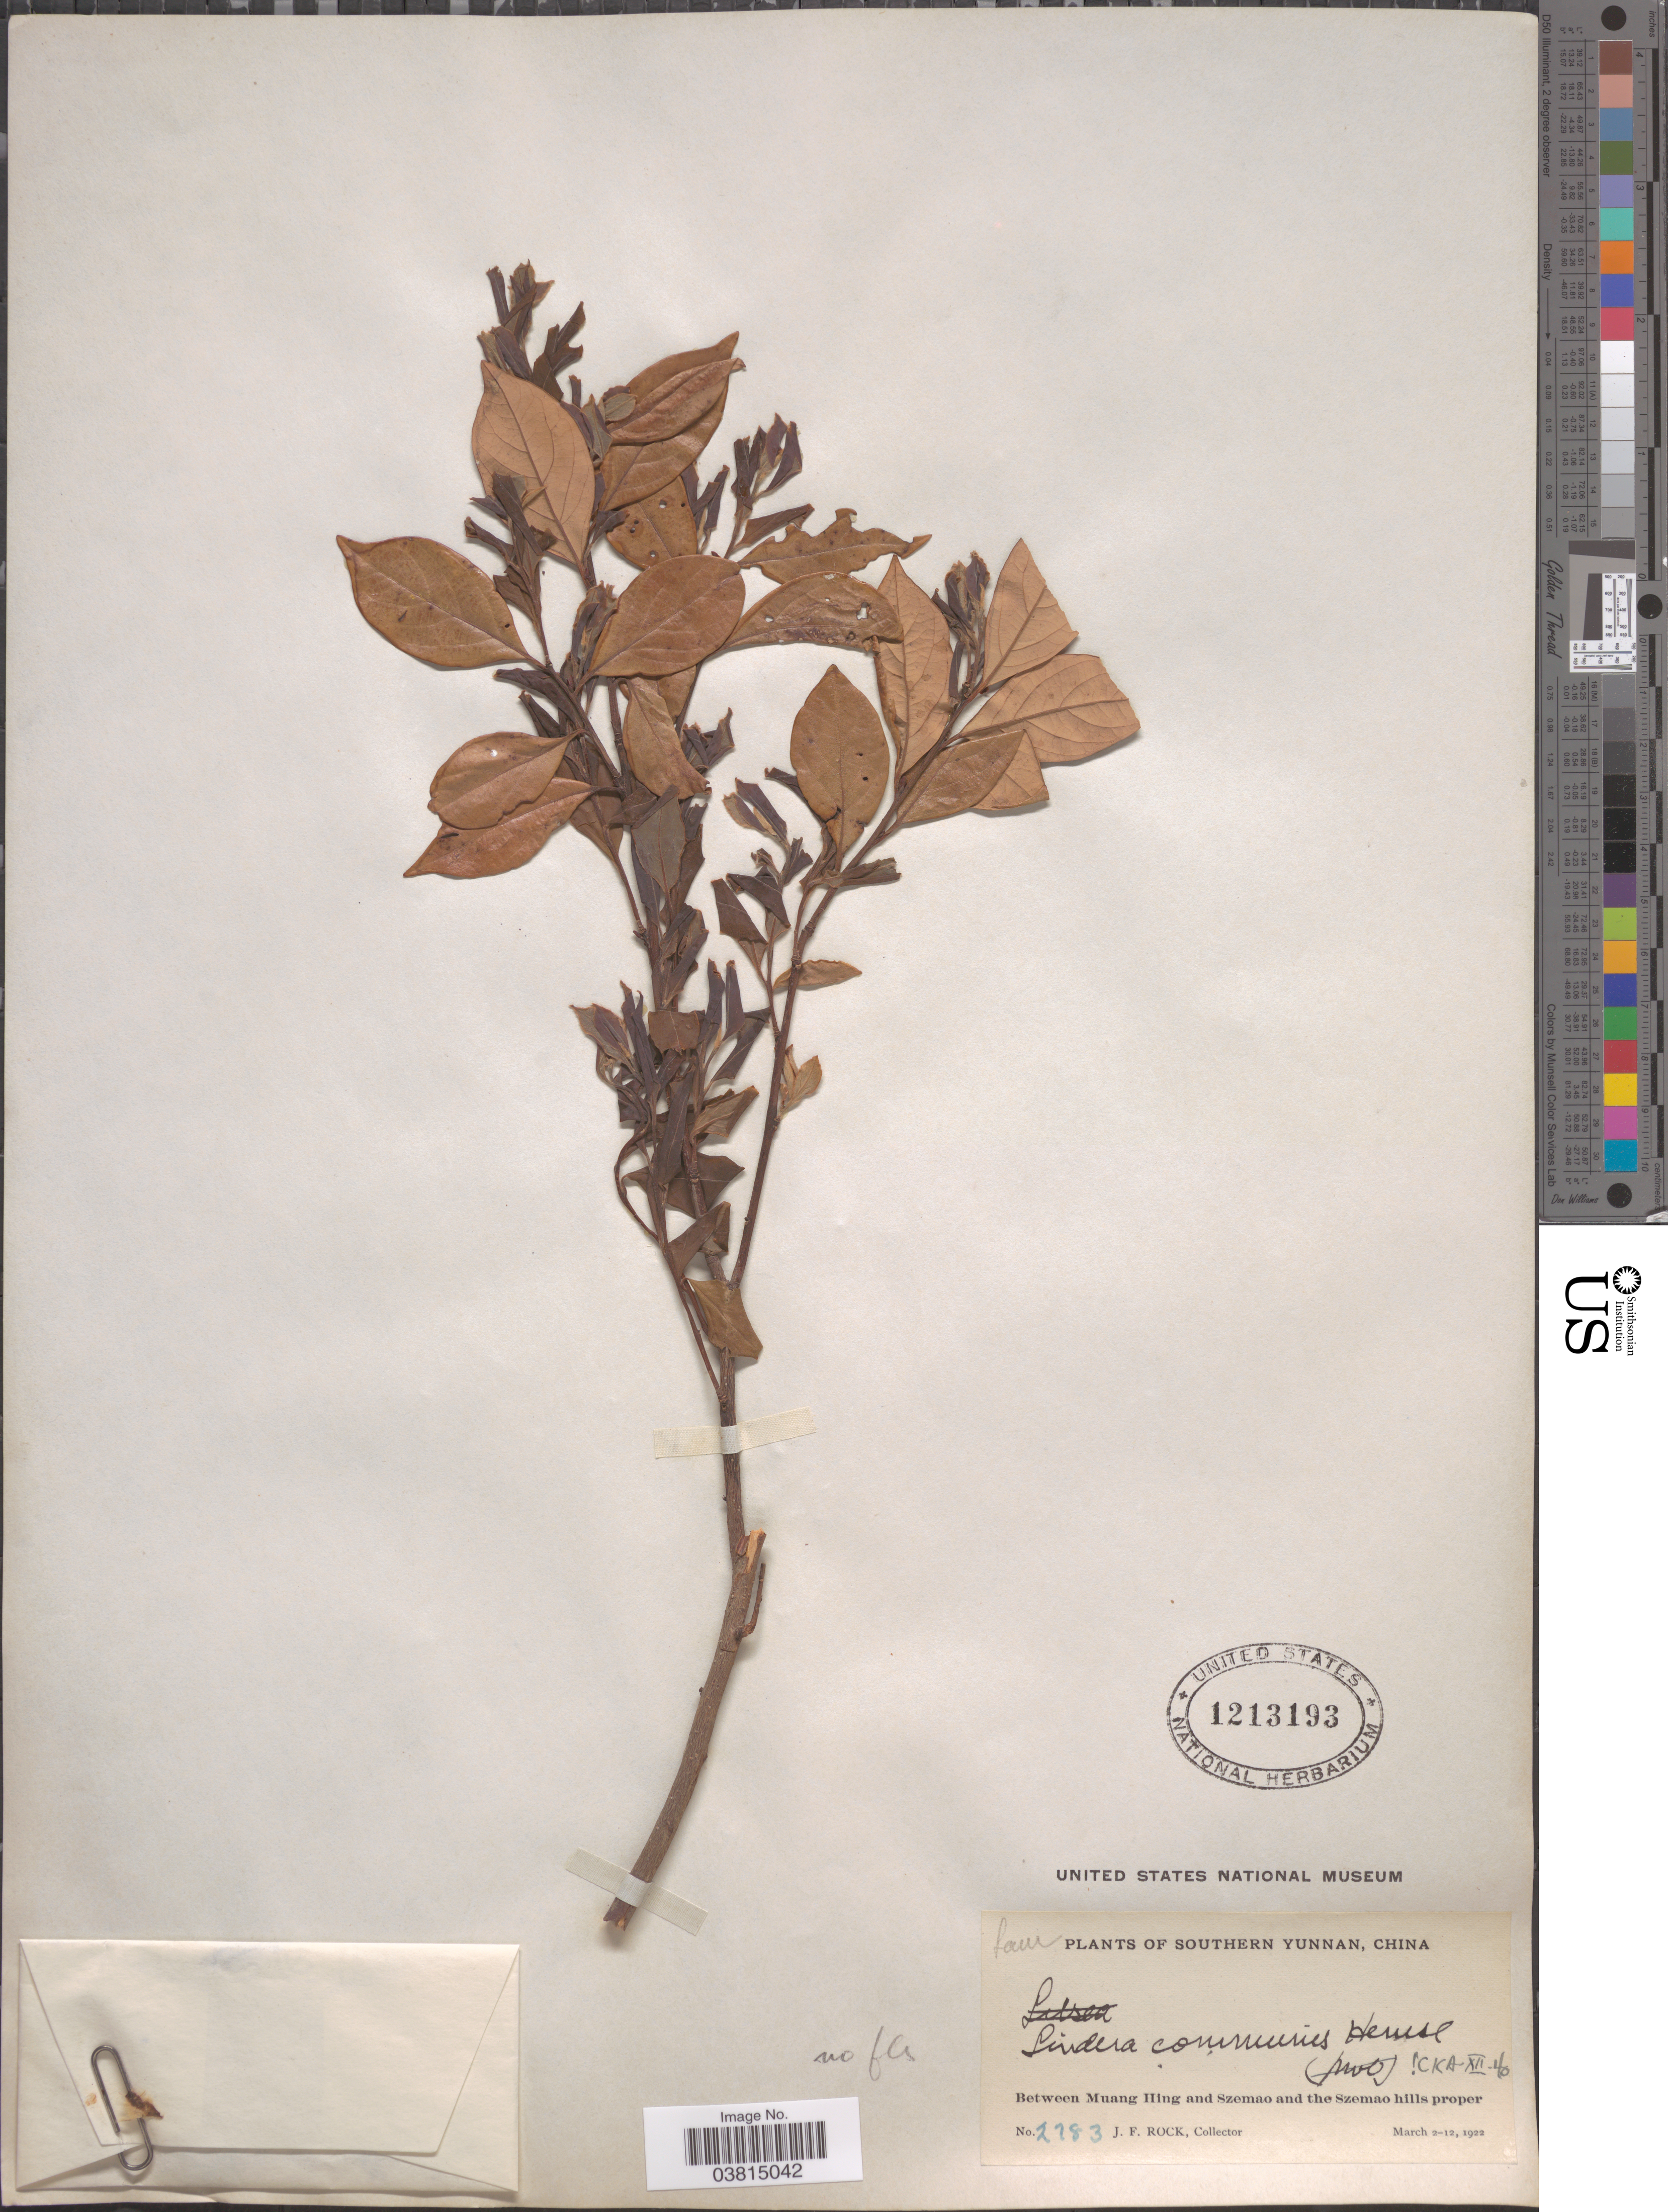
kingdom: Plantae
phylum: Tracheophyta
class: Magnoliopsida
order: Laurales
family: Lauraceae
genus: Lindera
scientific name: Lindera communis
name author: Hemsl.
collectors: J. Rock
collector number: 2783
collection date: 1922-03-02/1922-03-12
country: China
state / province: Yunnan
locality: Southern Yunnan. Between Muang Hing and Szemao and the Szemao hills proper.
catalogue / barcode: US 1213193